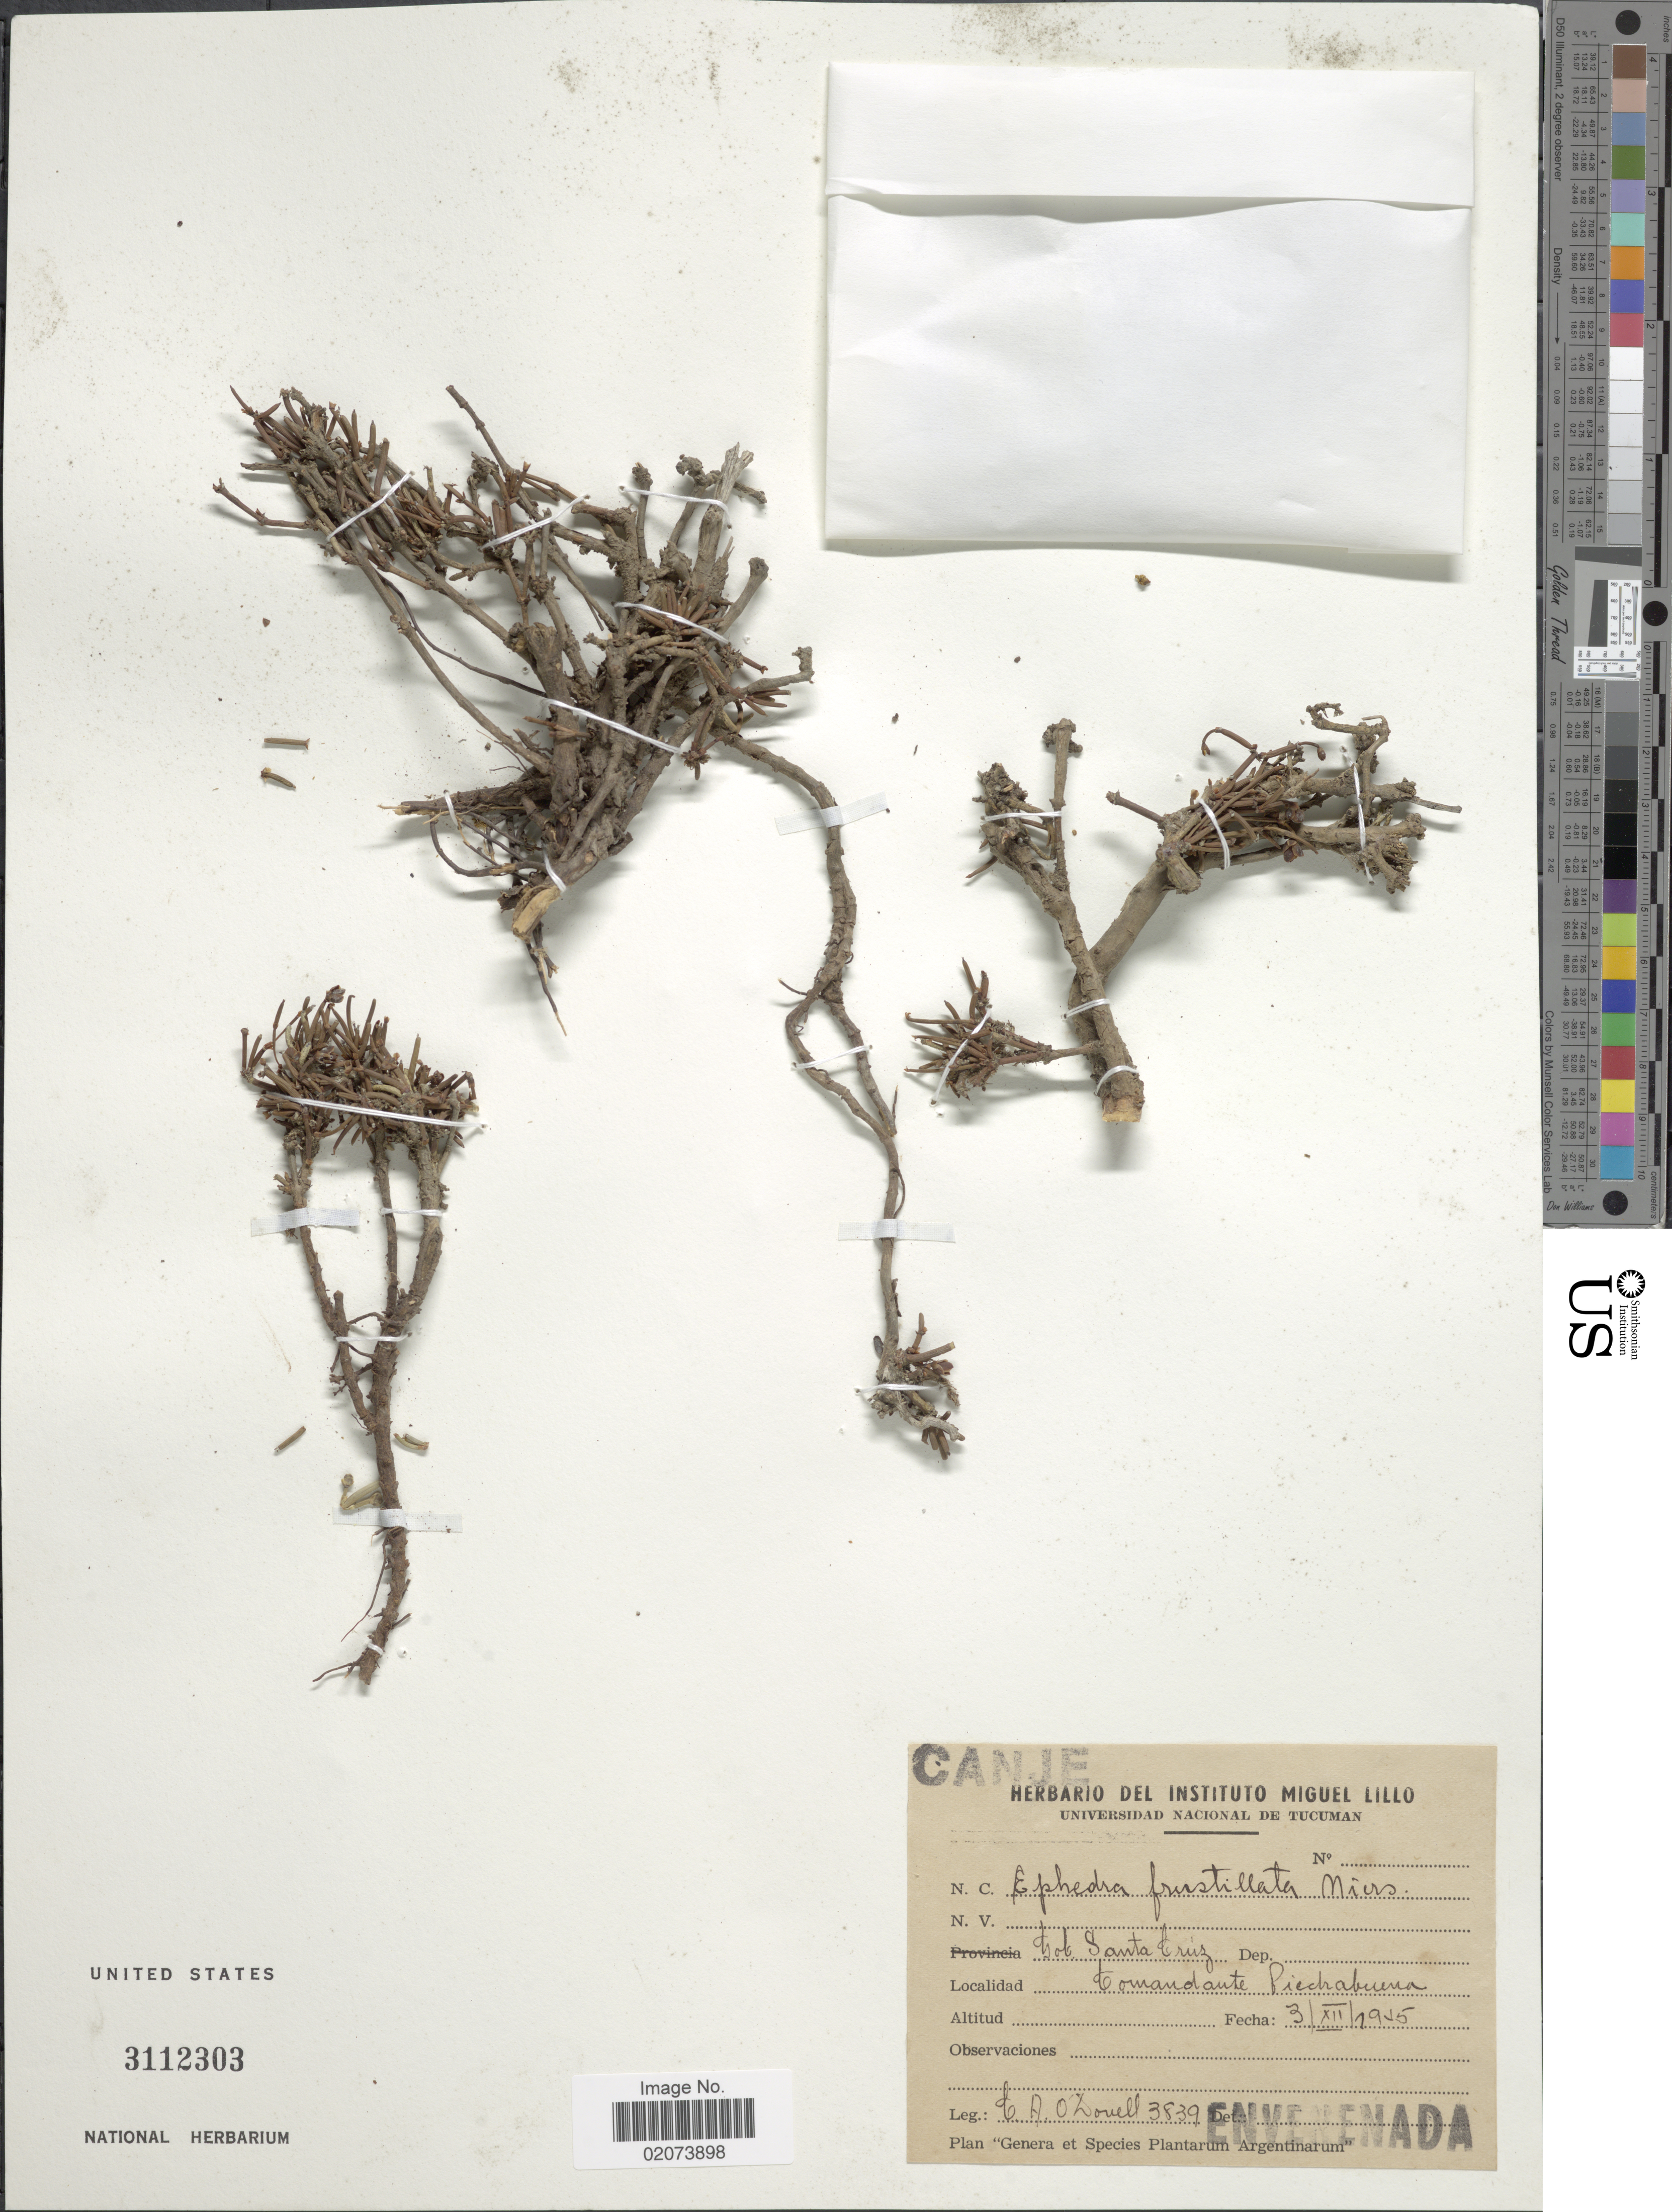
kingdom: Plantae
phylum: Tracheophyta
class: Gnetopsida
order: Ephedrales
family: Ephedraceae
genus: Ephedra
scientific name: Ephedra frustillata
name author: Miers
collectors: C. A. O'Donell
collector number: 3839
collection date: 1955-12-03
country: Argentina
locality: Bot. Santa Cruz, Comandante Piedrabuena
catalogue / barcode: US 3112303